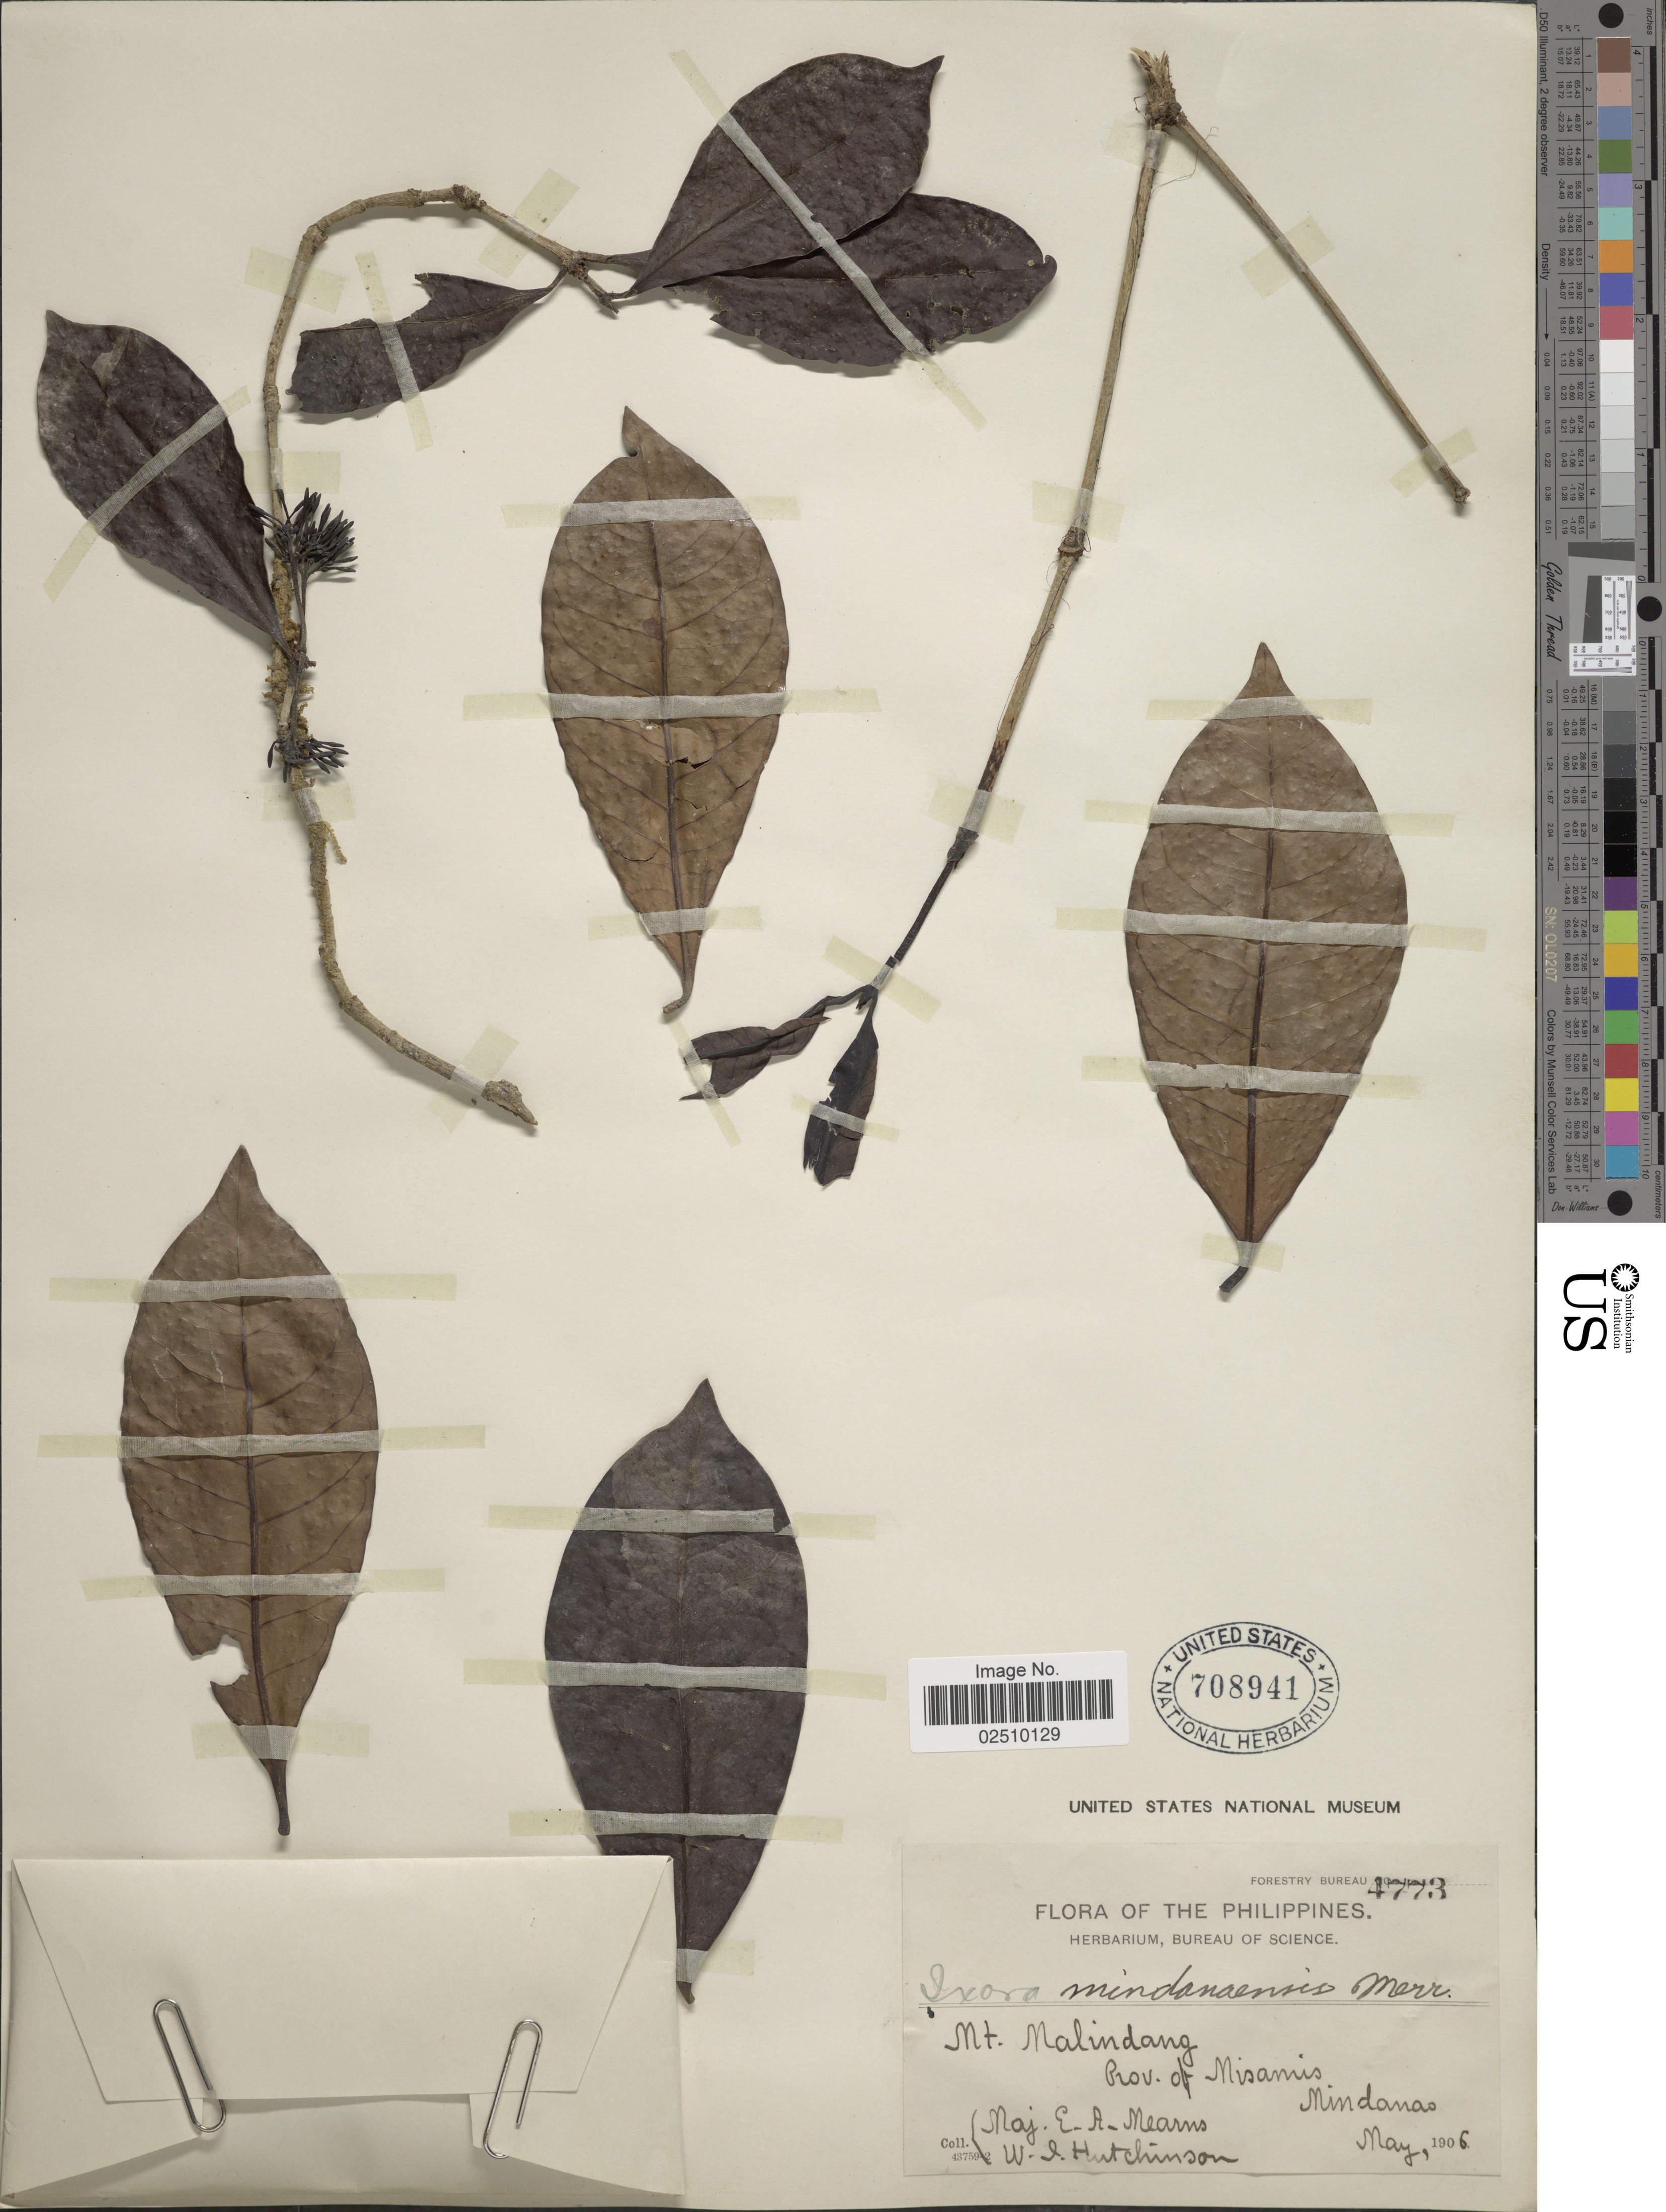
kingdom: Plantae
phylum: Tracheophyta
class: Magnoliopsida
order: Gentianales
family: Rubiaceae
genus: Ixora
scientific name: Ixora mindanaensis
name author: Merr.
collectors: E. A. Mearns & W. I. Hutchinson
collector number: Forestry Bureau 4773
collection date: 1906-05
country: Philippines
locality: Mt. Malindang, Prov. Misamis, Mindanao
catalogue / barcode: US 708941